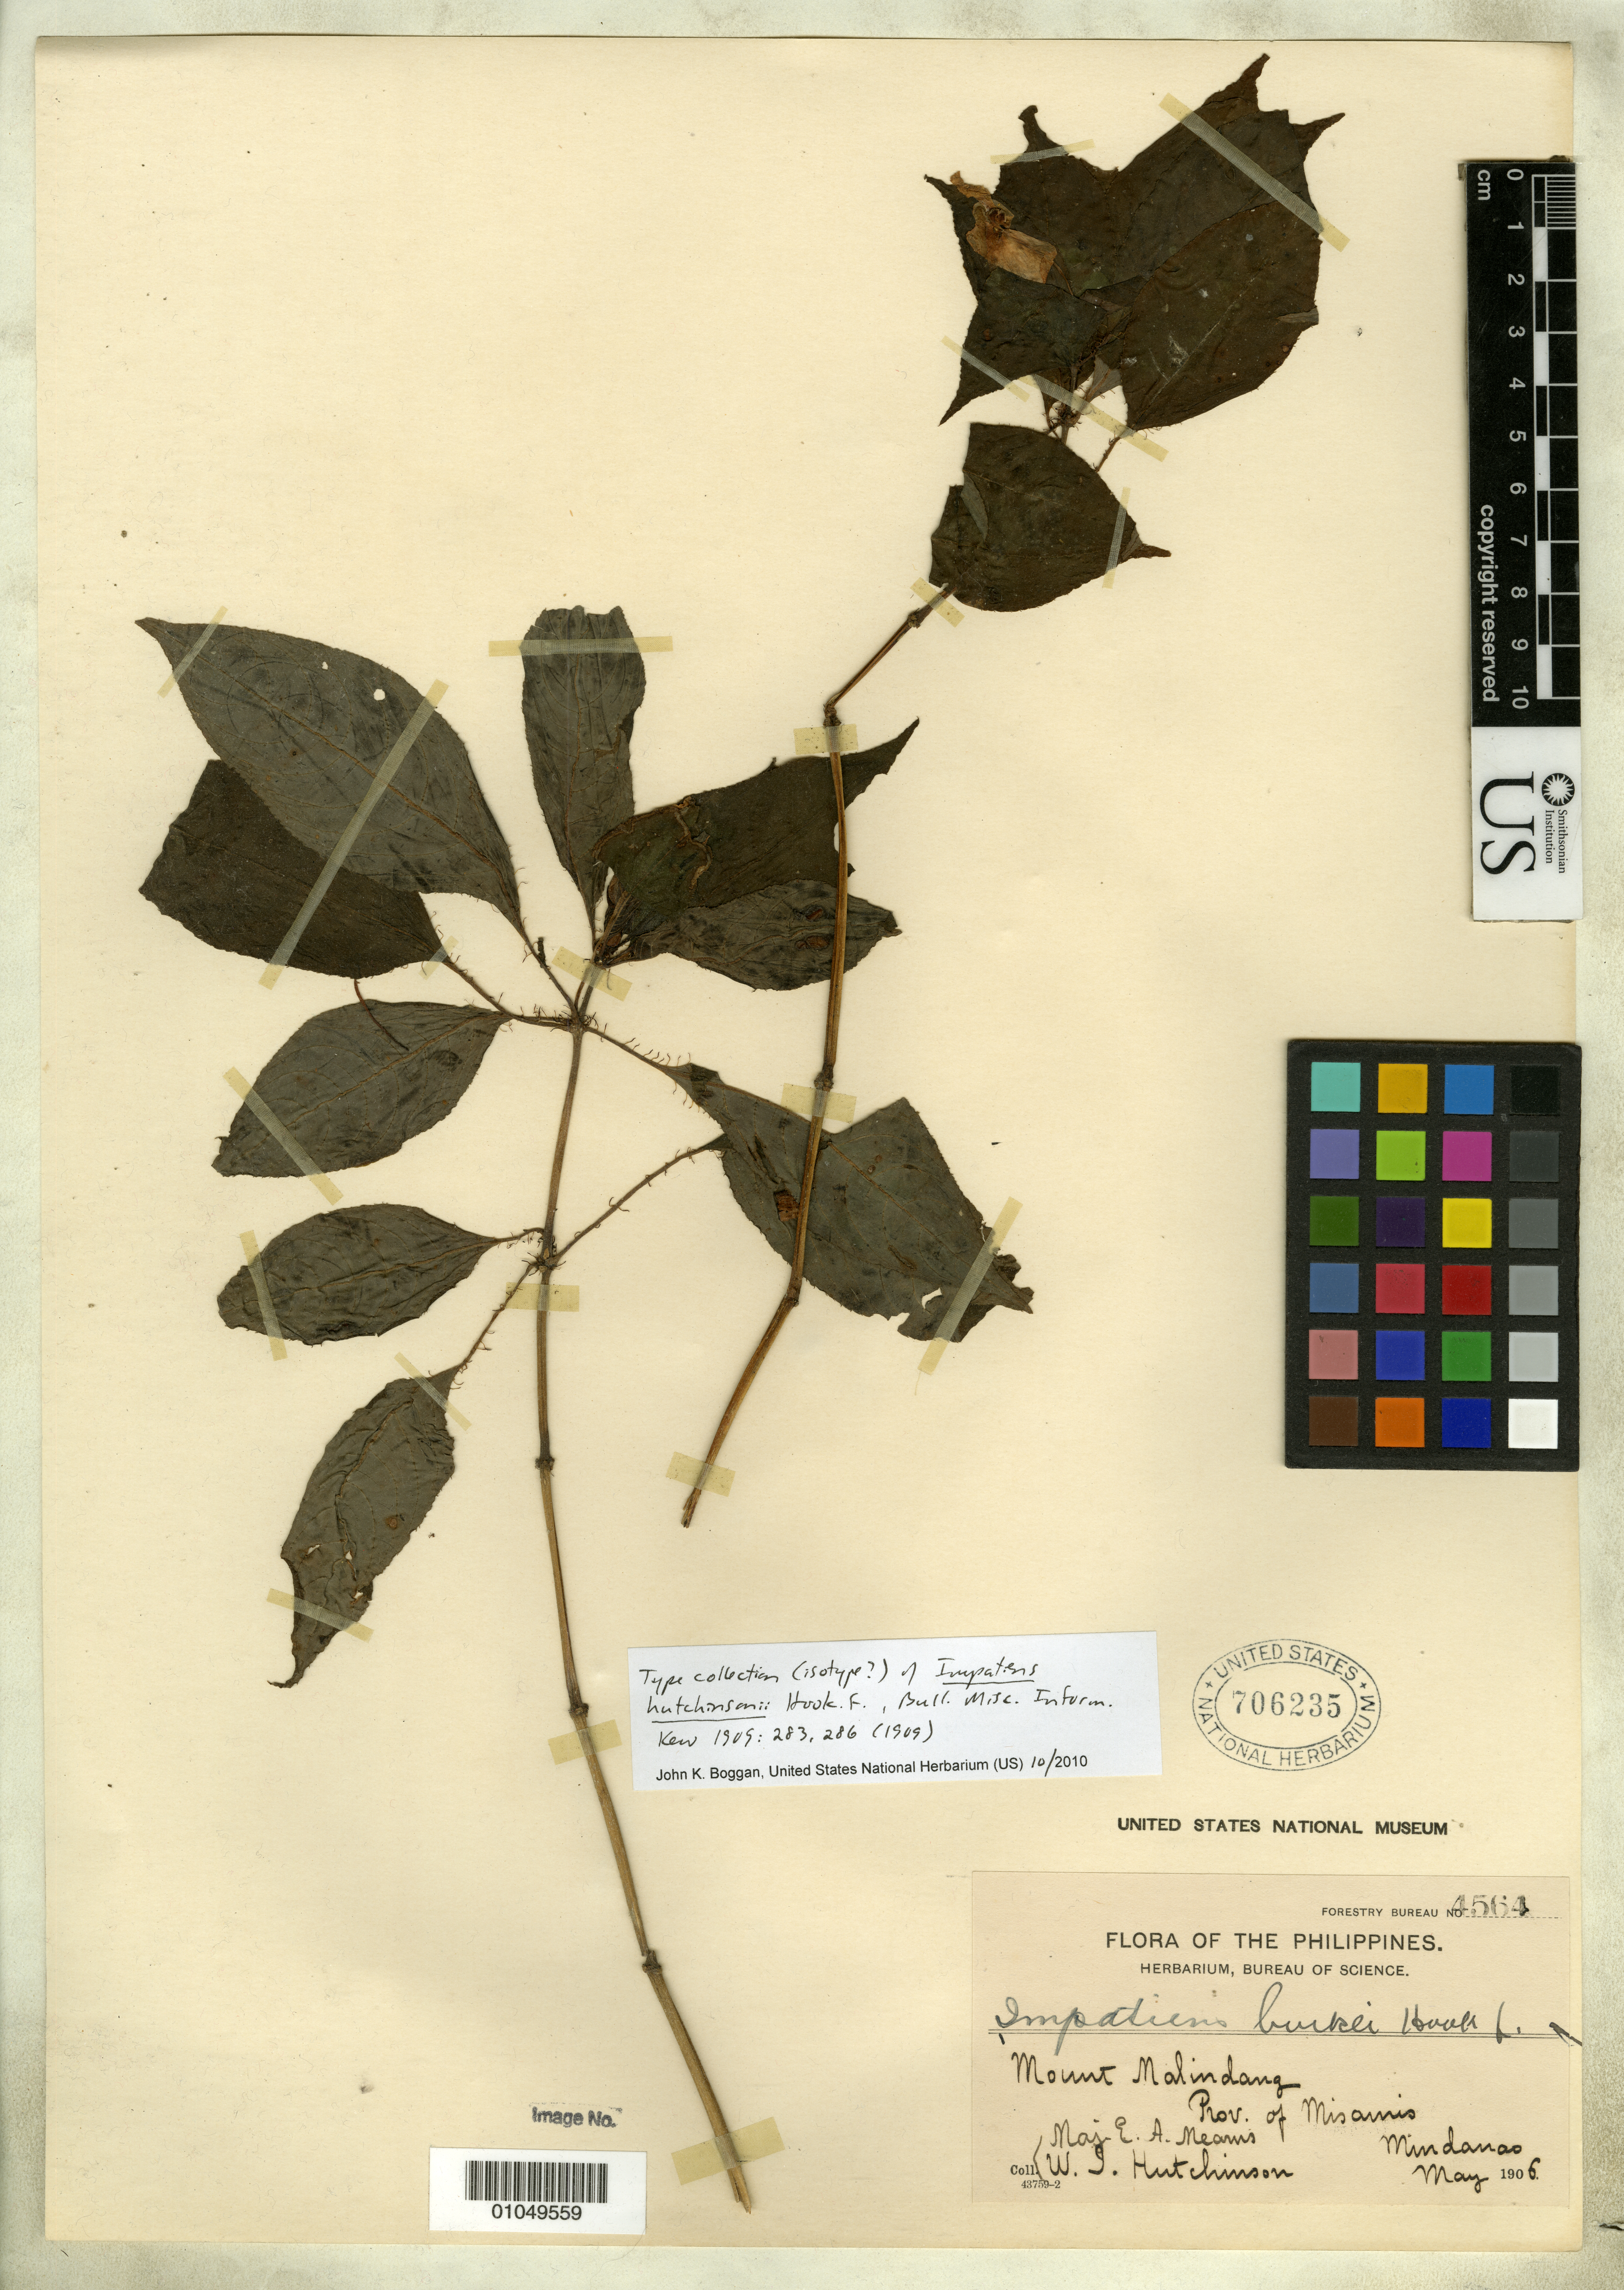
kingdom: Plantae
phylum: Tracheophyta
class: Magnoliopsida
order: Ericales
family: Balsaminaceae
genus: Impatiens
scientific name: Impatiens hutchinsonii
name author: Hook. f.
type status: Type Collection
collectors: E. A. Mearns & W. I. Hutchinson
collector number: Bur. Sci. 4564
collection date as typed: May 1906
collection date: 1906-05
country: Philippines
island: Mindanao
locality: Mount Malindang, Prov. of Misamis, Mindanao.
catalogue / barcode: US 706235